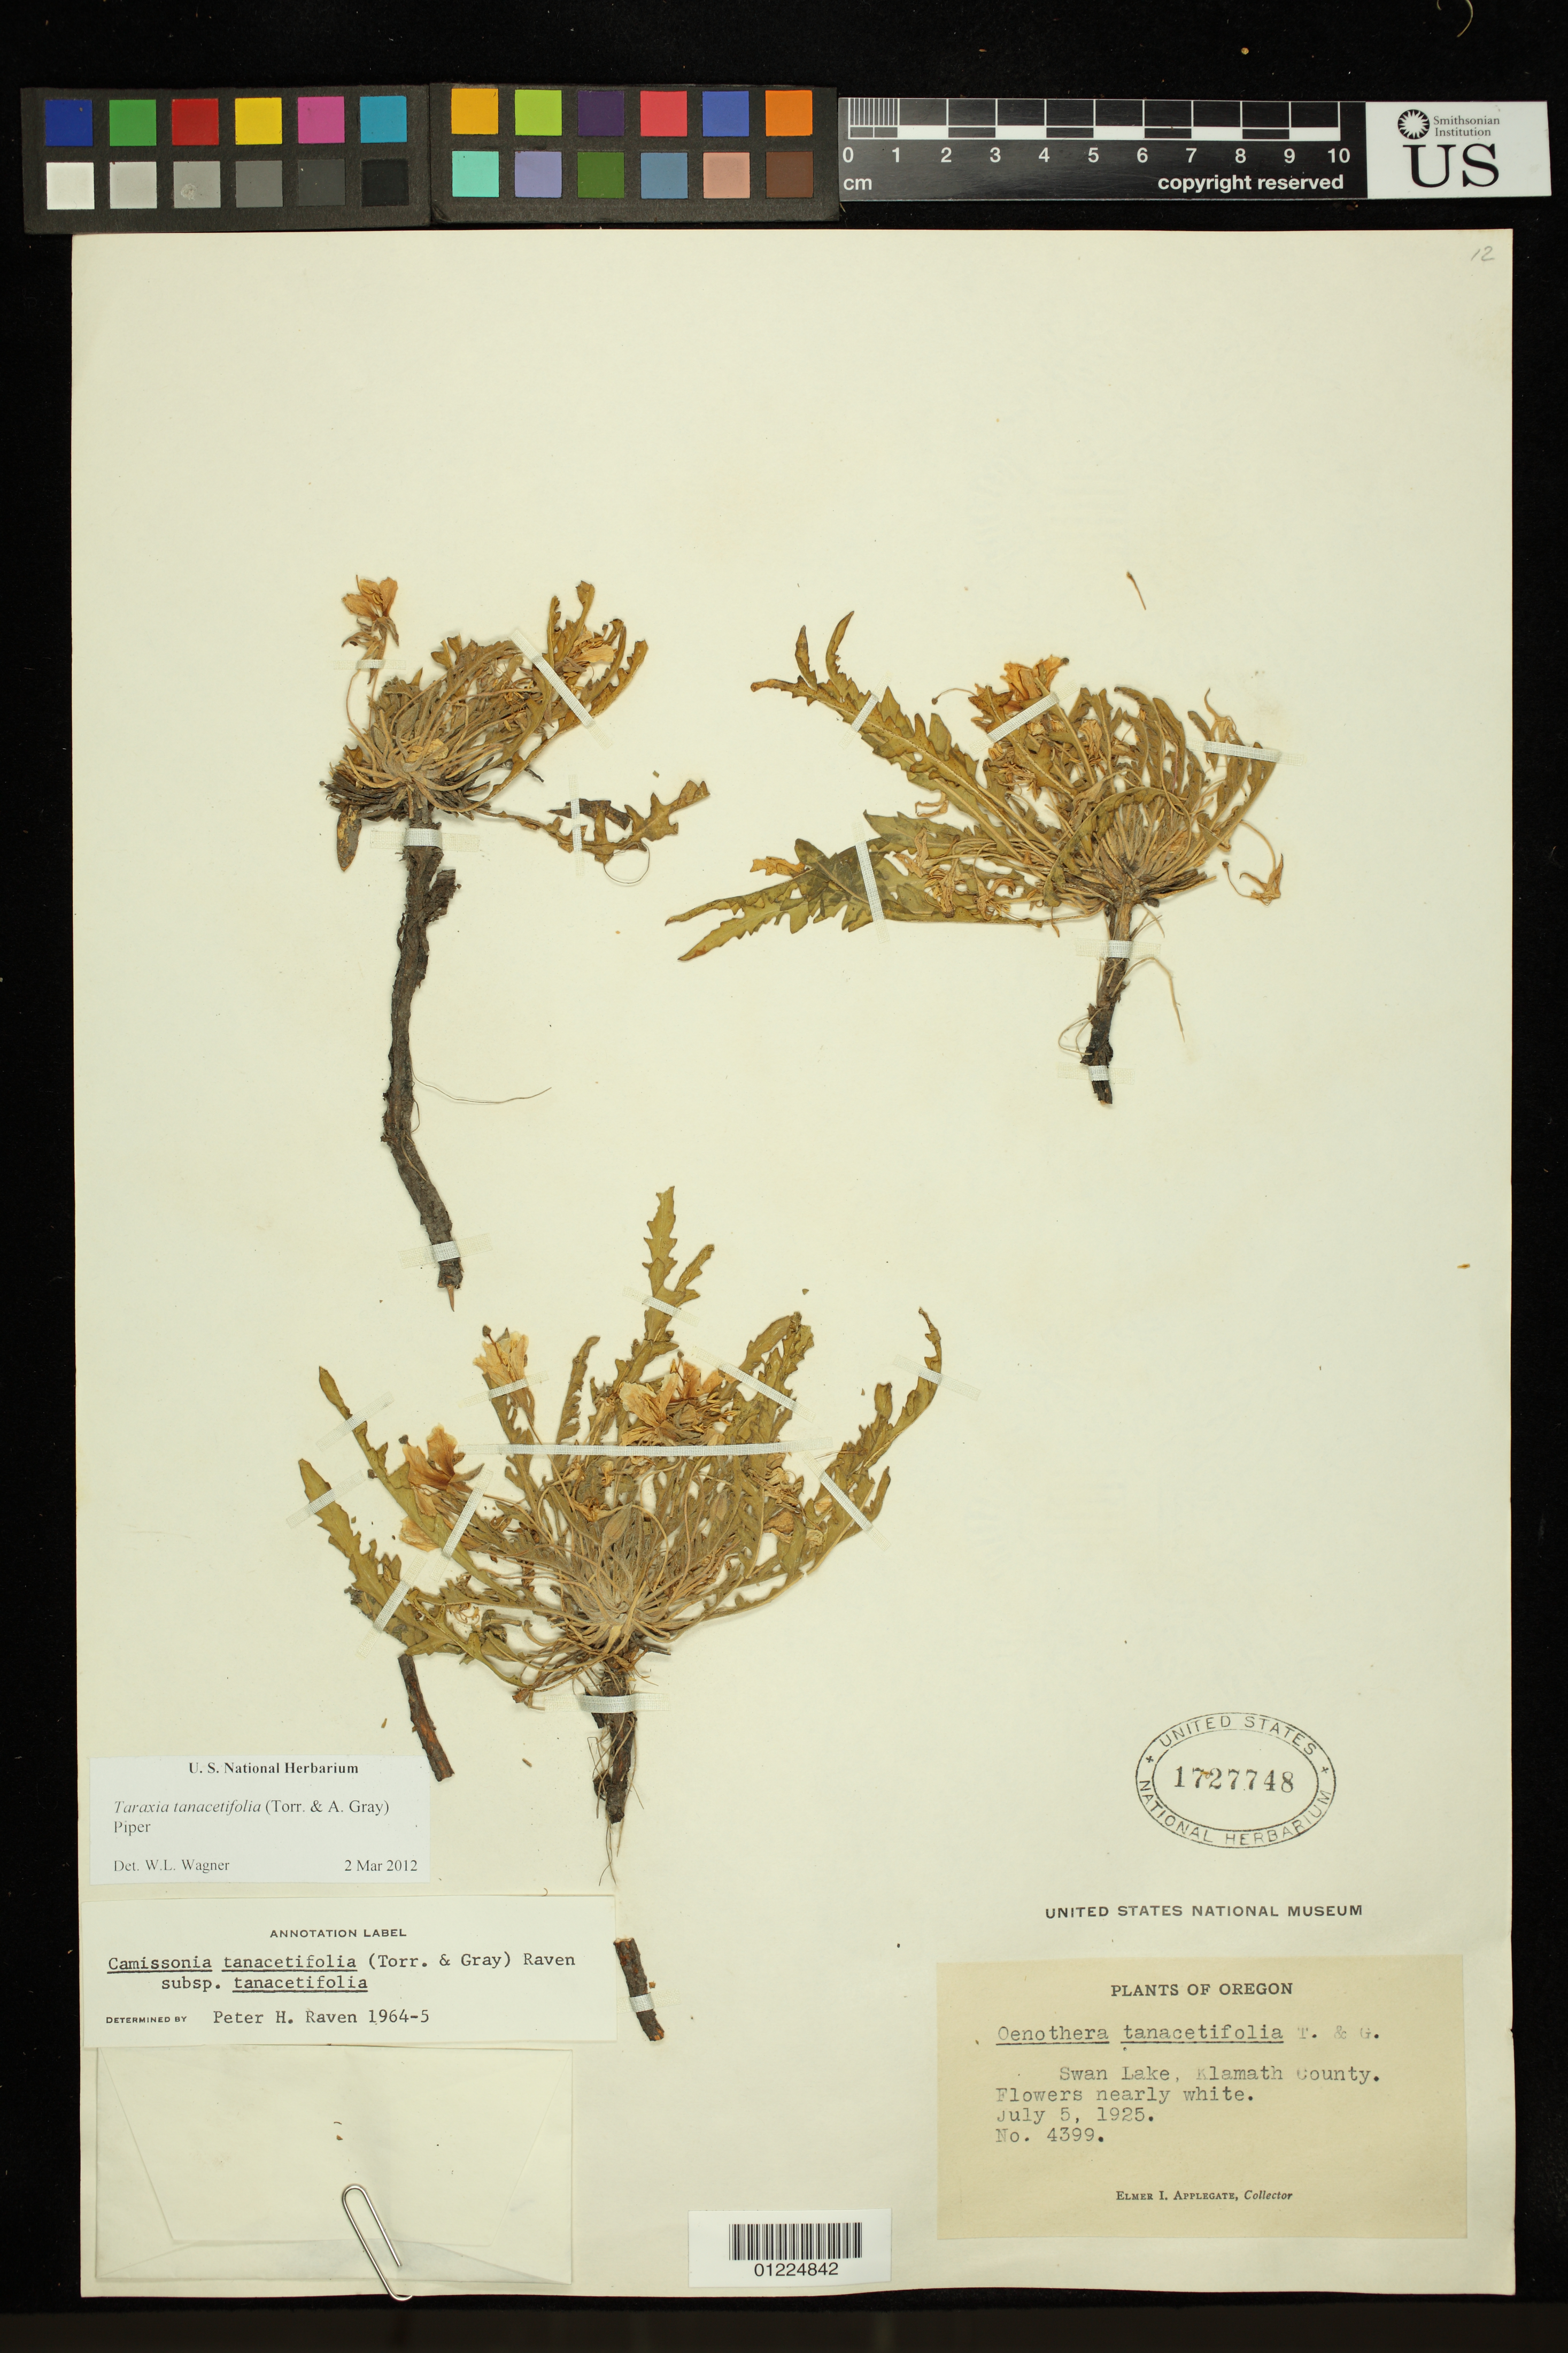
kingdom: Plantae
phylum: Tracheophyta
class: Magnoliopsida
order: Myrtales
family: Onagraceae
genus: Taraxia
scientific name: Taraxia tanacetifolia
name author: (Torr. & A. Gray) Piper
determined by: Wagner, W. L., (BOT), Smithsonian Institution - National Museum of Natural History (UNITED STATES)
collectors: E. I. Applegate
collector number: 4399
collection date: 1925-07-05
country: United States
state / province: Oregon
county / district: Klamath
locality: Swan Lake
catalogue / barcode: US 1727748